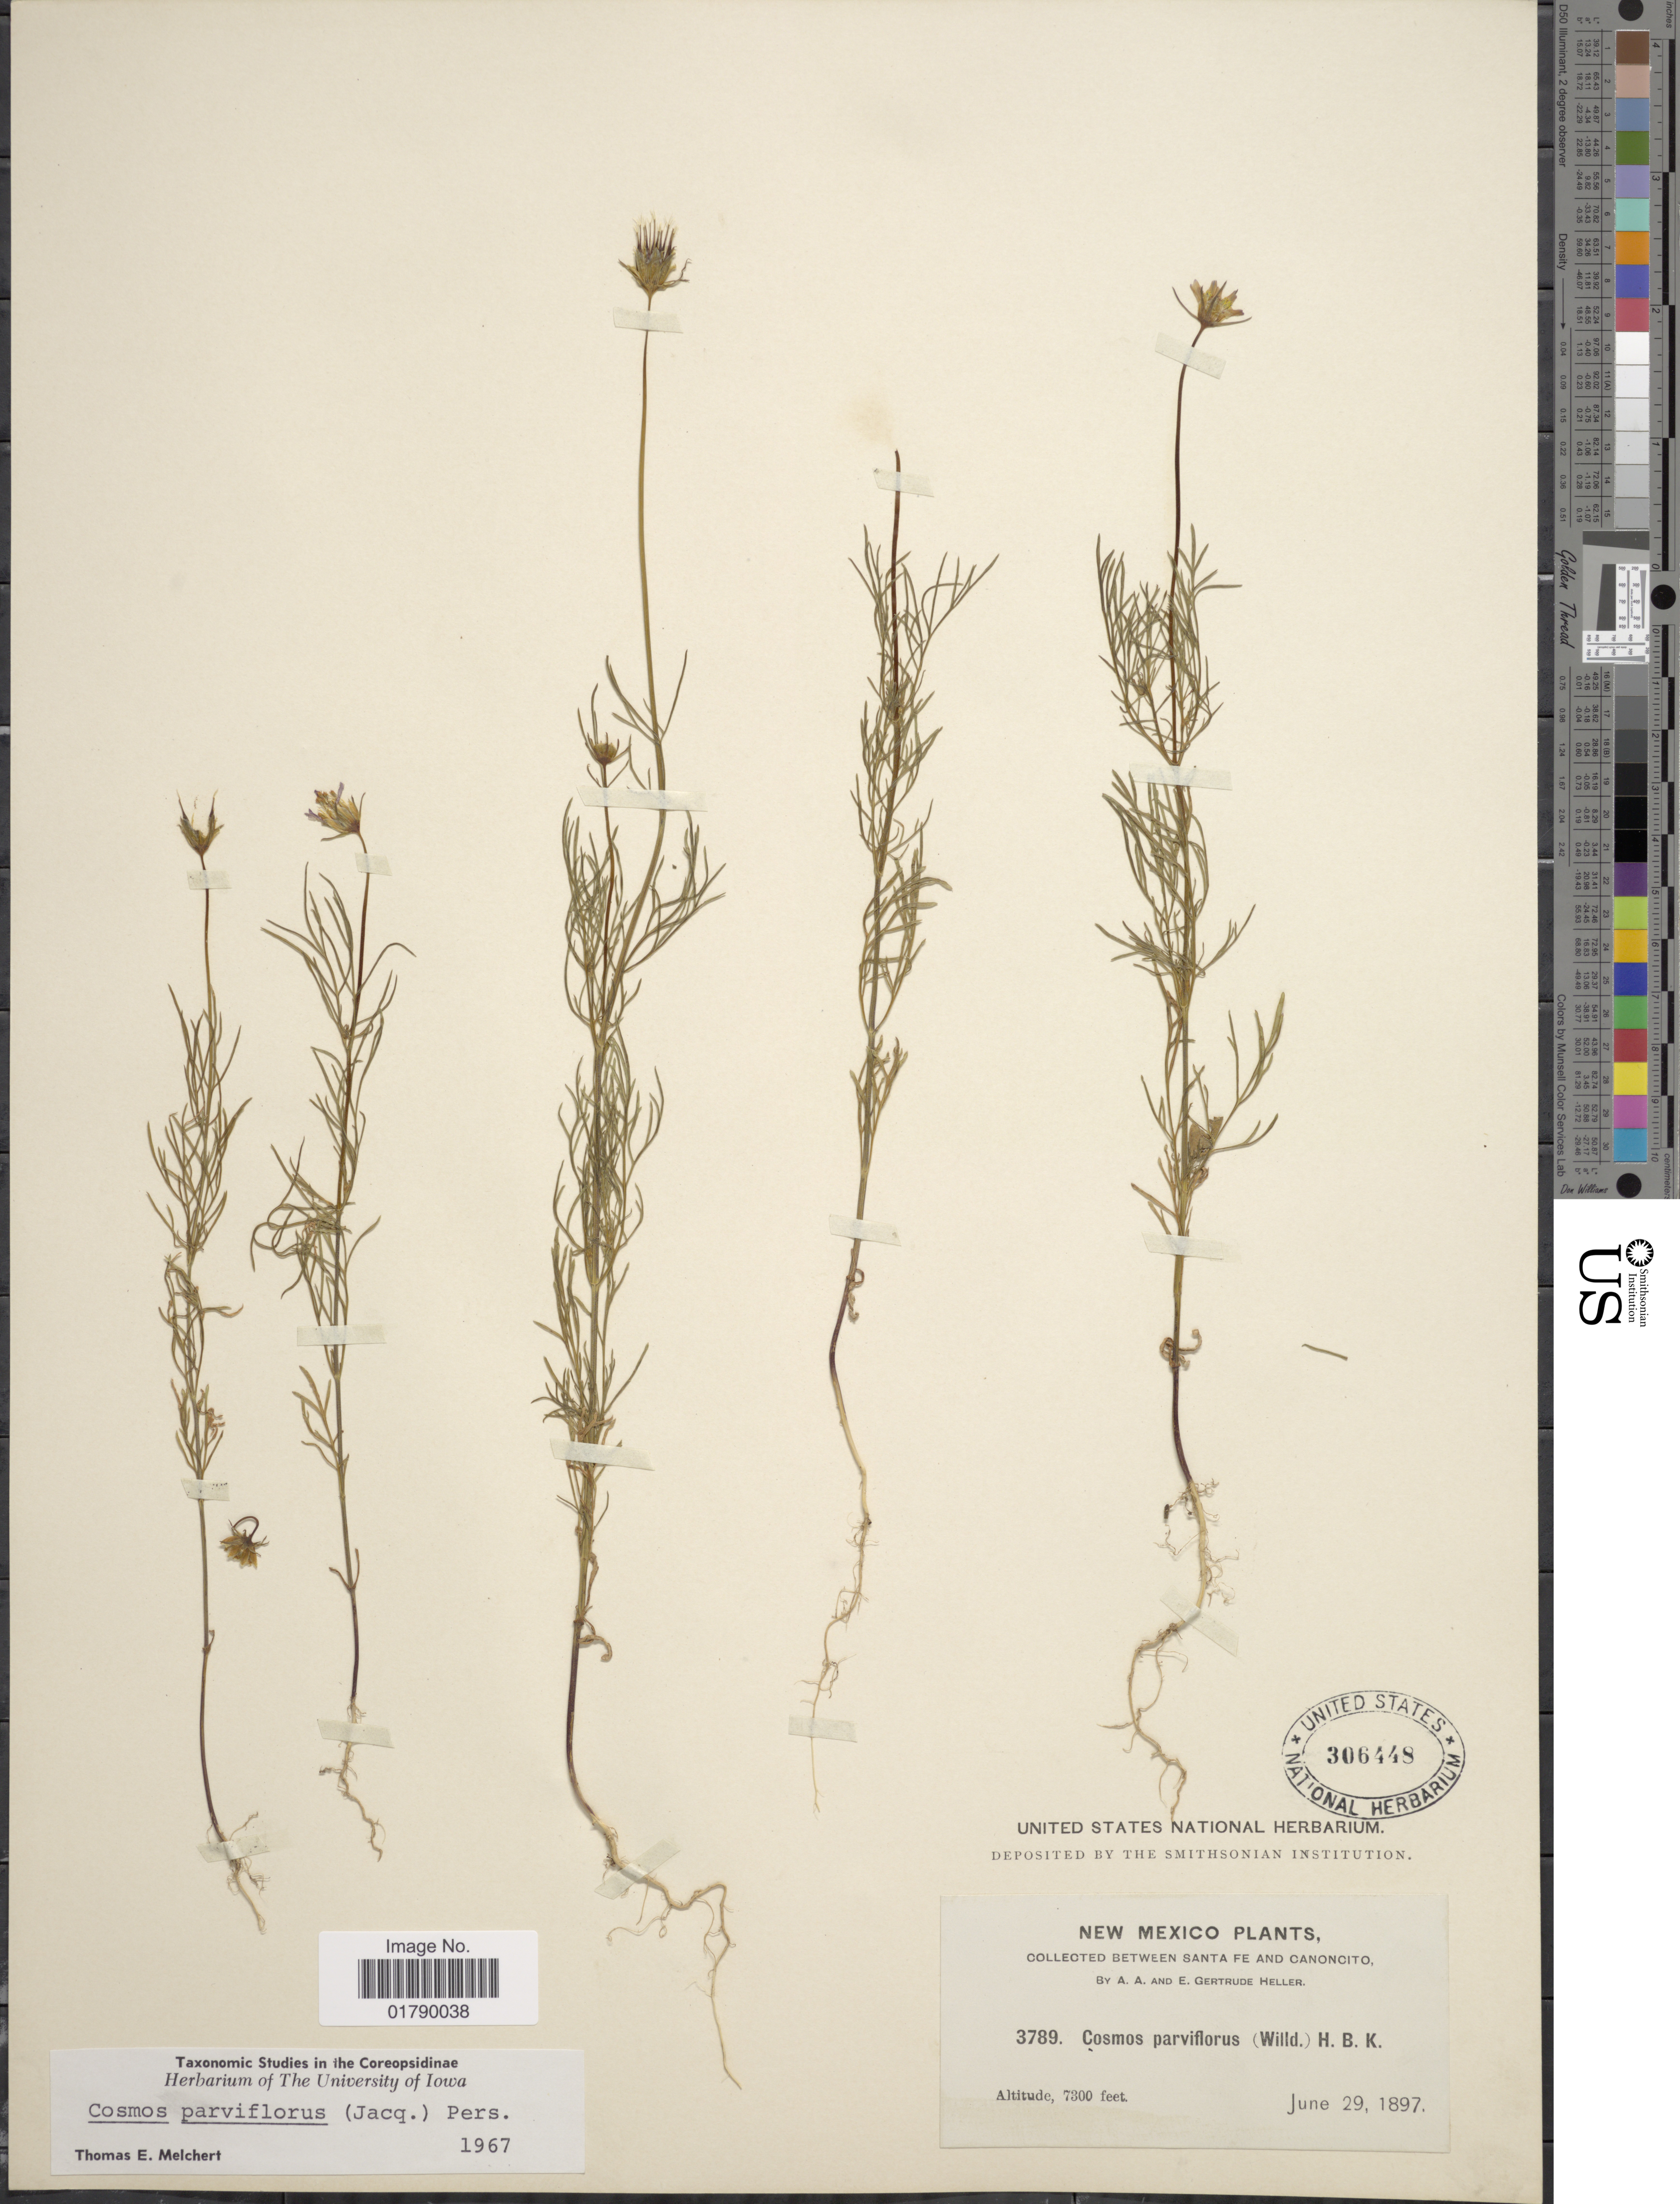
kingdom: Plantae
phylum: Tracheophyta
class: Magnoliopsida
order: Asterales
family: Asteraceae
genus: Cosmos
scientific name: Cosmos parviflorus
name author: (Jacq.) Pers.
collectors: A. A. Heller & E. G. Heller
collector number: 3789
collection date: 1897-06-29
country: United States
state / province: New Mexico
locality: Between Santa Fe and Caoncito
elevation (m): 2225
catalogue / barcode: US 306448